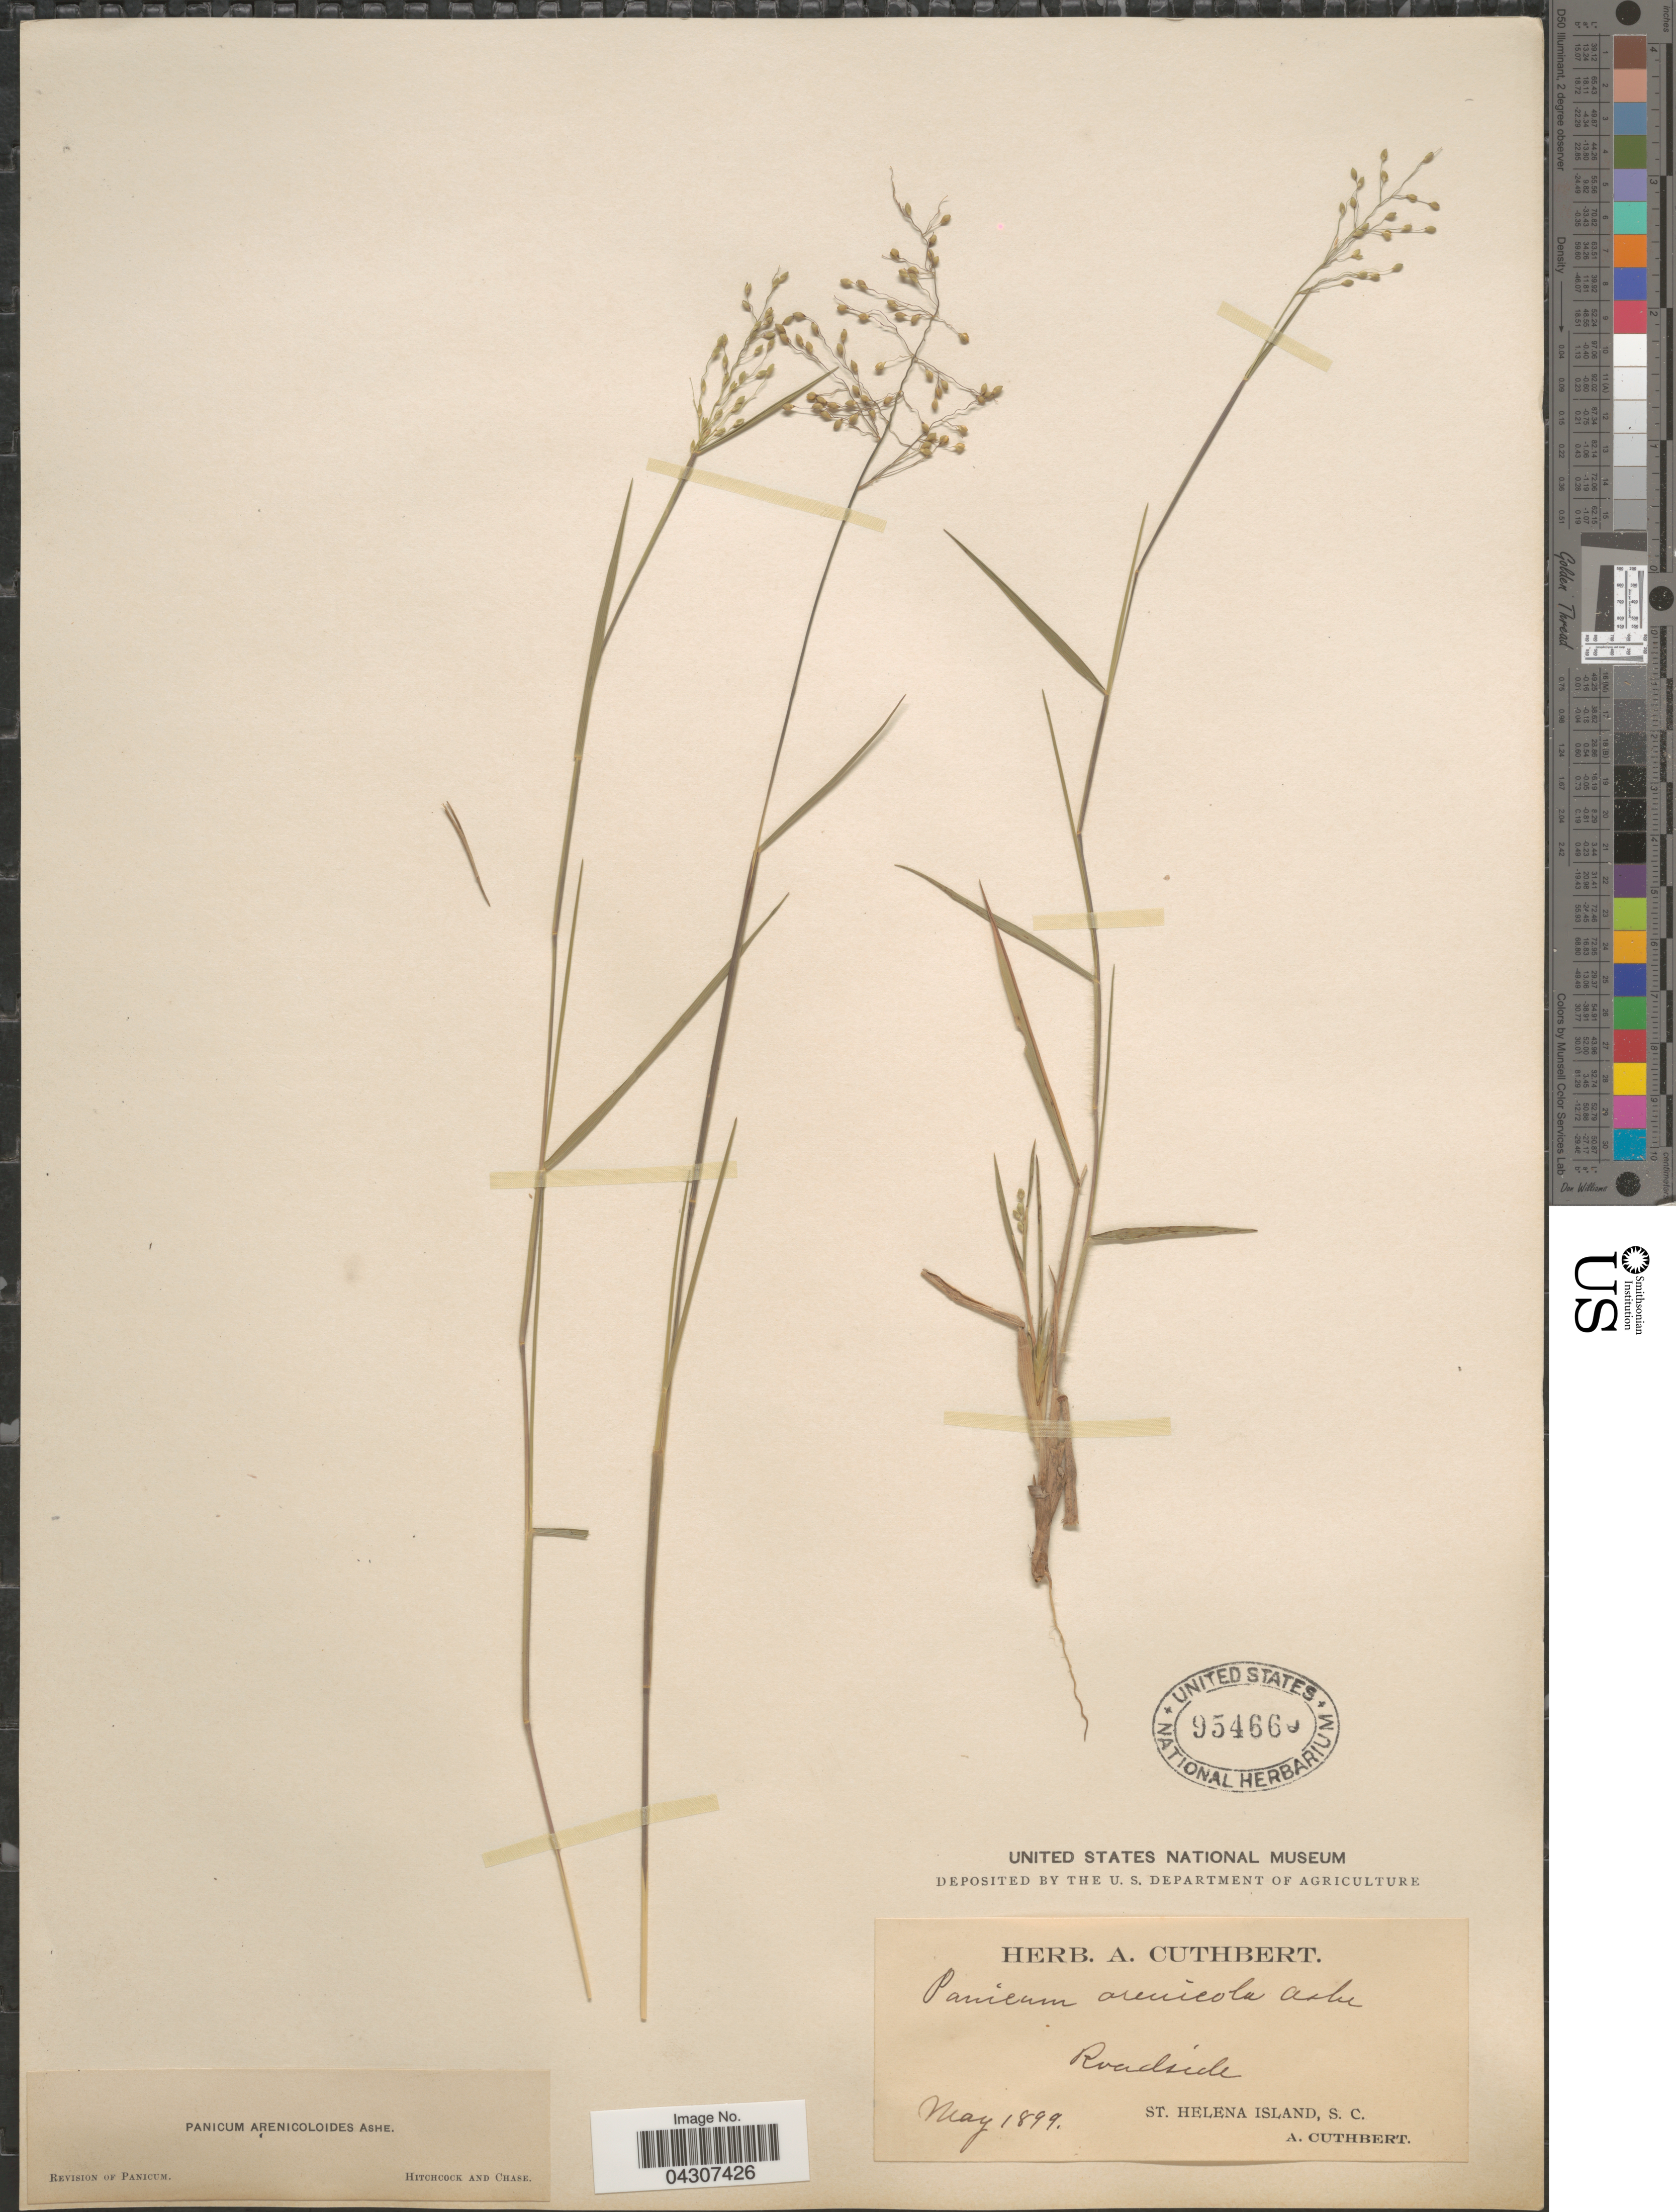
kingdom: Plantae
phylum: Tracheophyta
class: Liliopsida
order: Poales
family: Poaceae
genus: Dichanthelium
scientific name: Dichanthelium aciculare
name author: (Desv. ex Poir.) Gould & C.A. Clark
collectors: A. Cuthbert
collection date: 1899-05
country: United States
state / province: South Carolina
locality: Roadside. St. Helena Island.